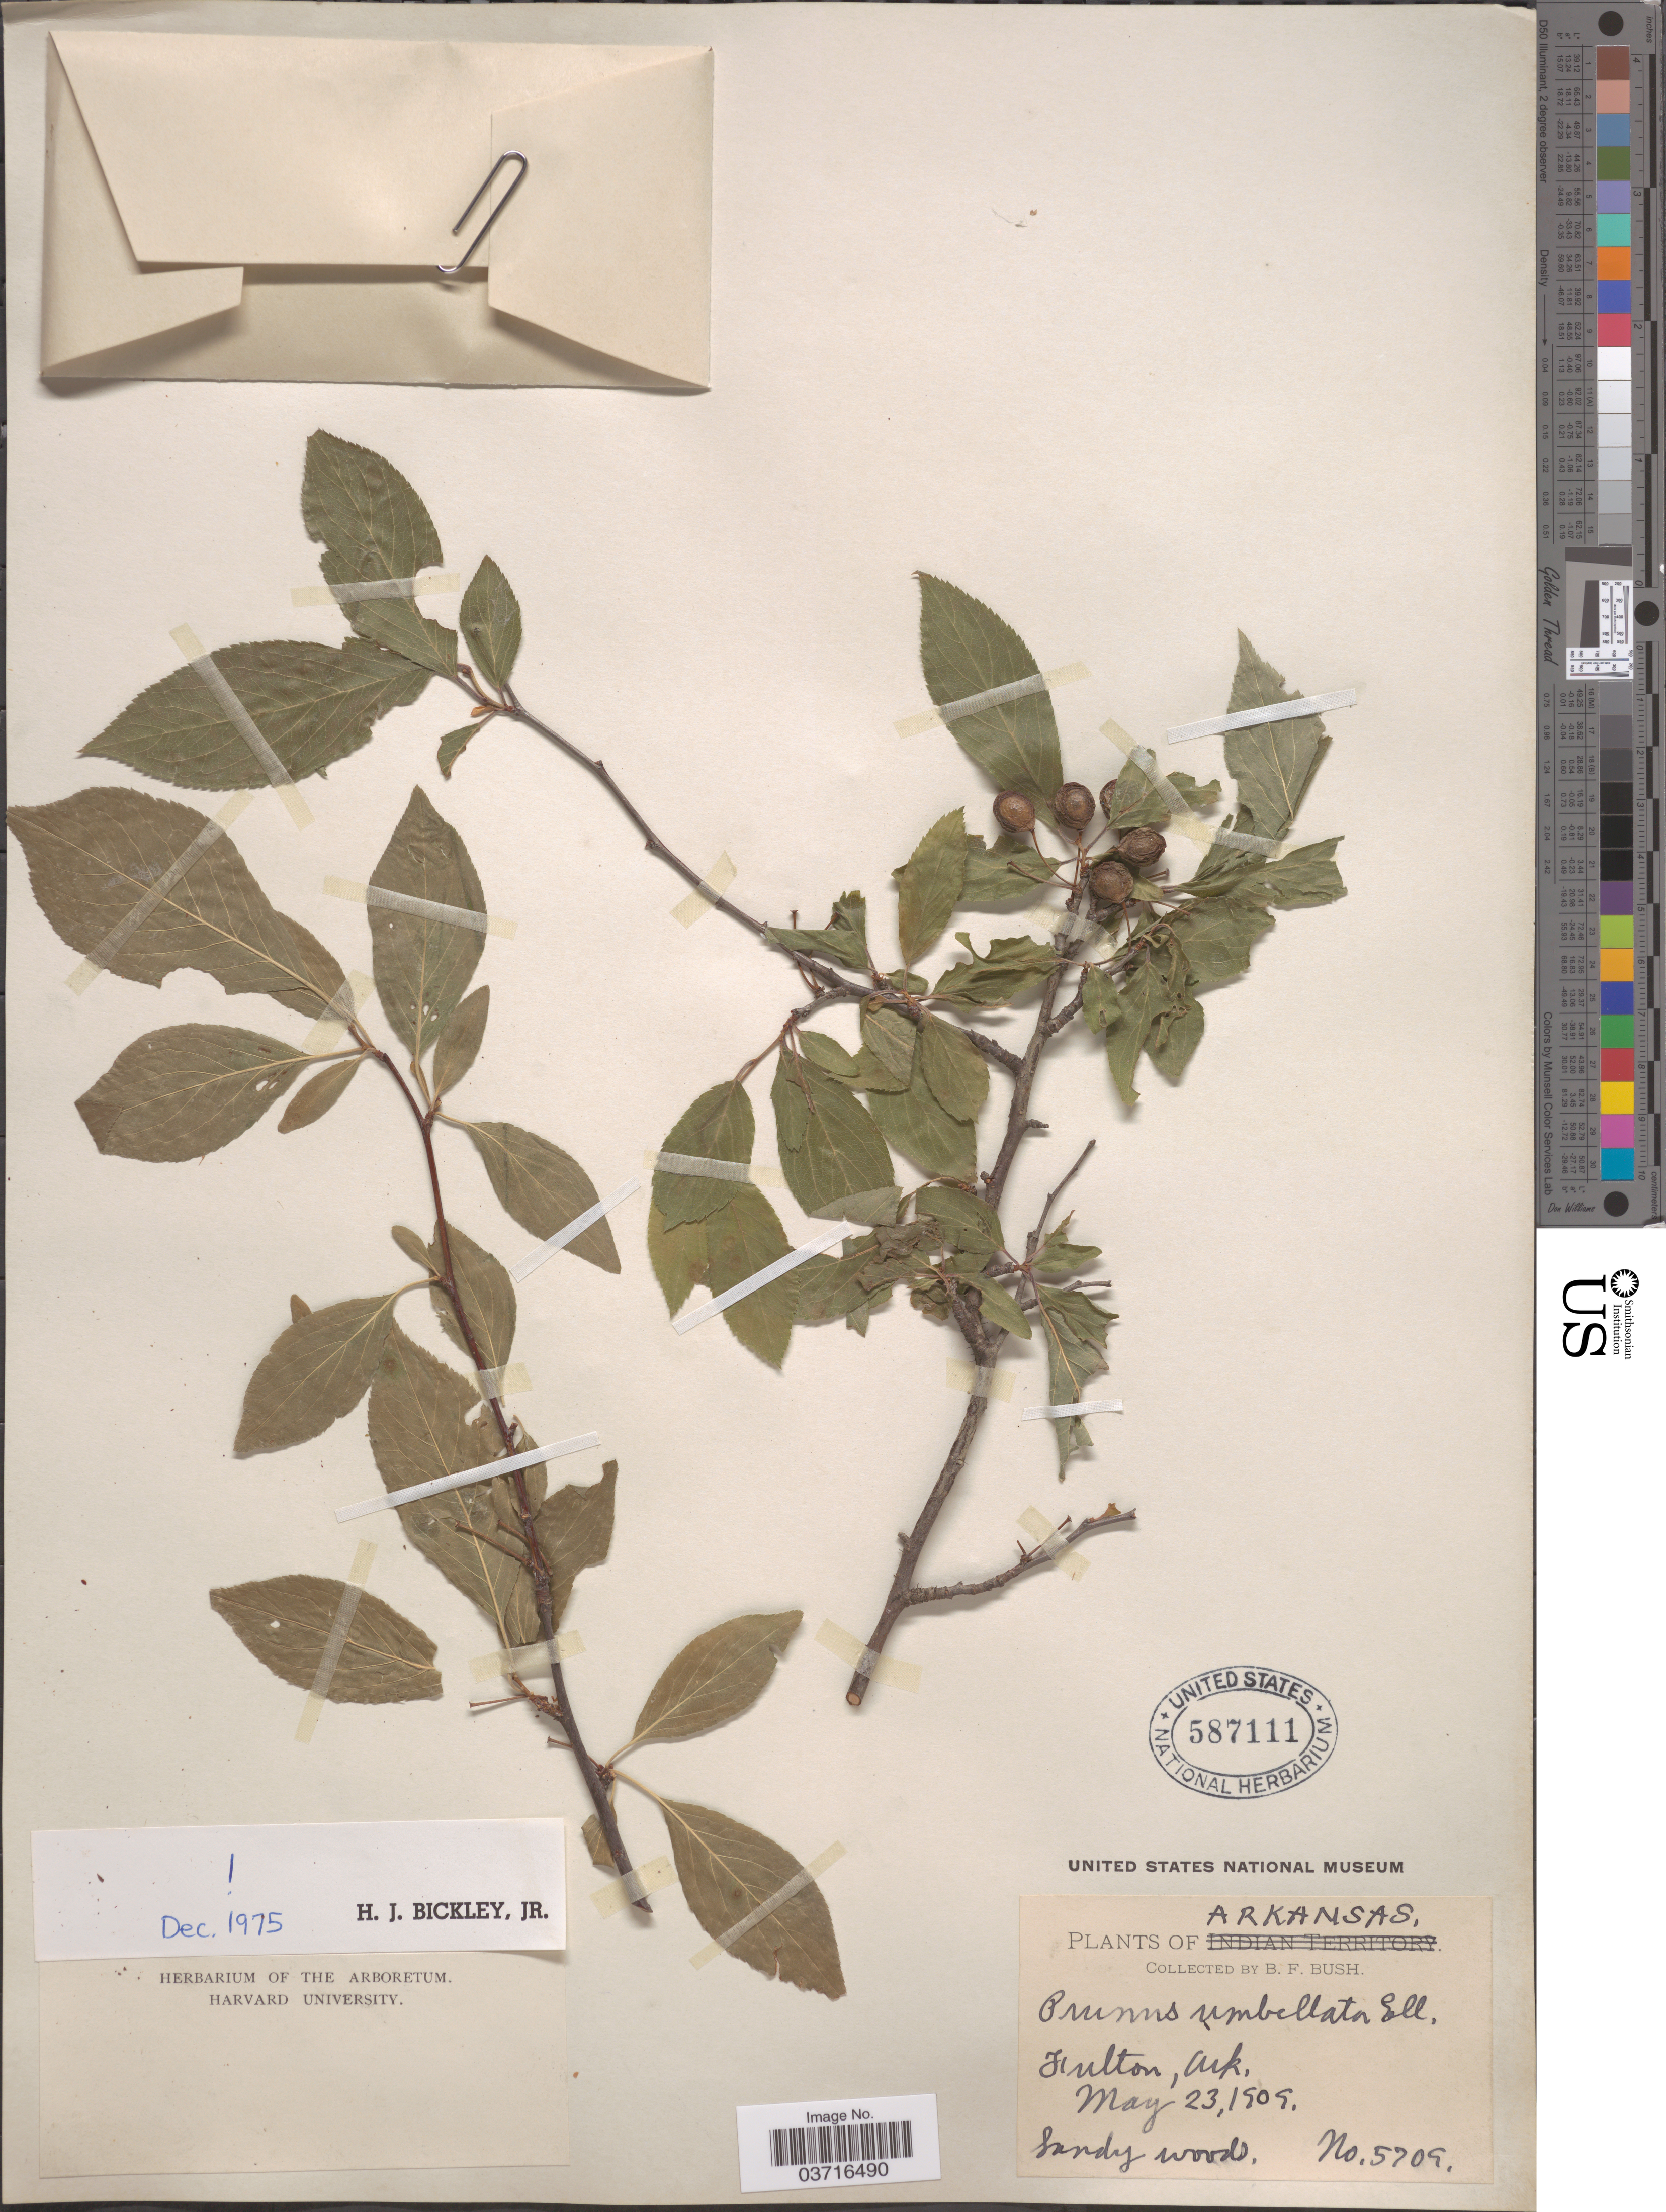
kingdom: Plantae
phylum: Tracheophyta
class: Magnoliopsida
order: Rosales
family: Rosaceae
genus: Prunus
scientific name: Prunus umbellata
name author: Elliott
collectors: B. F. Bush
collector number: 5709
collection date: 1909-05-23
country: United States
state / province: Arkansas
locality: Fulton.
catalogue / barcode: US 587111